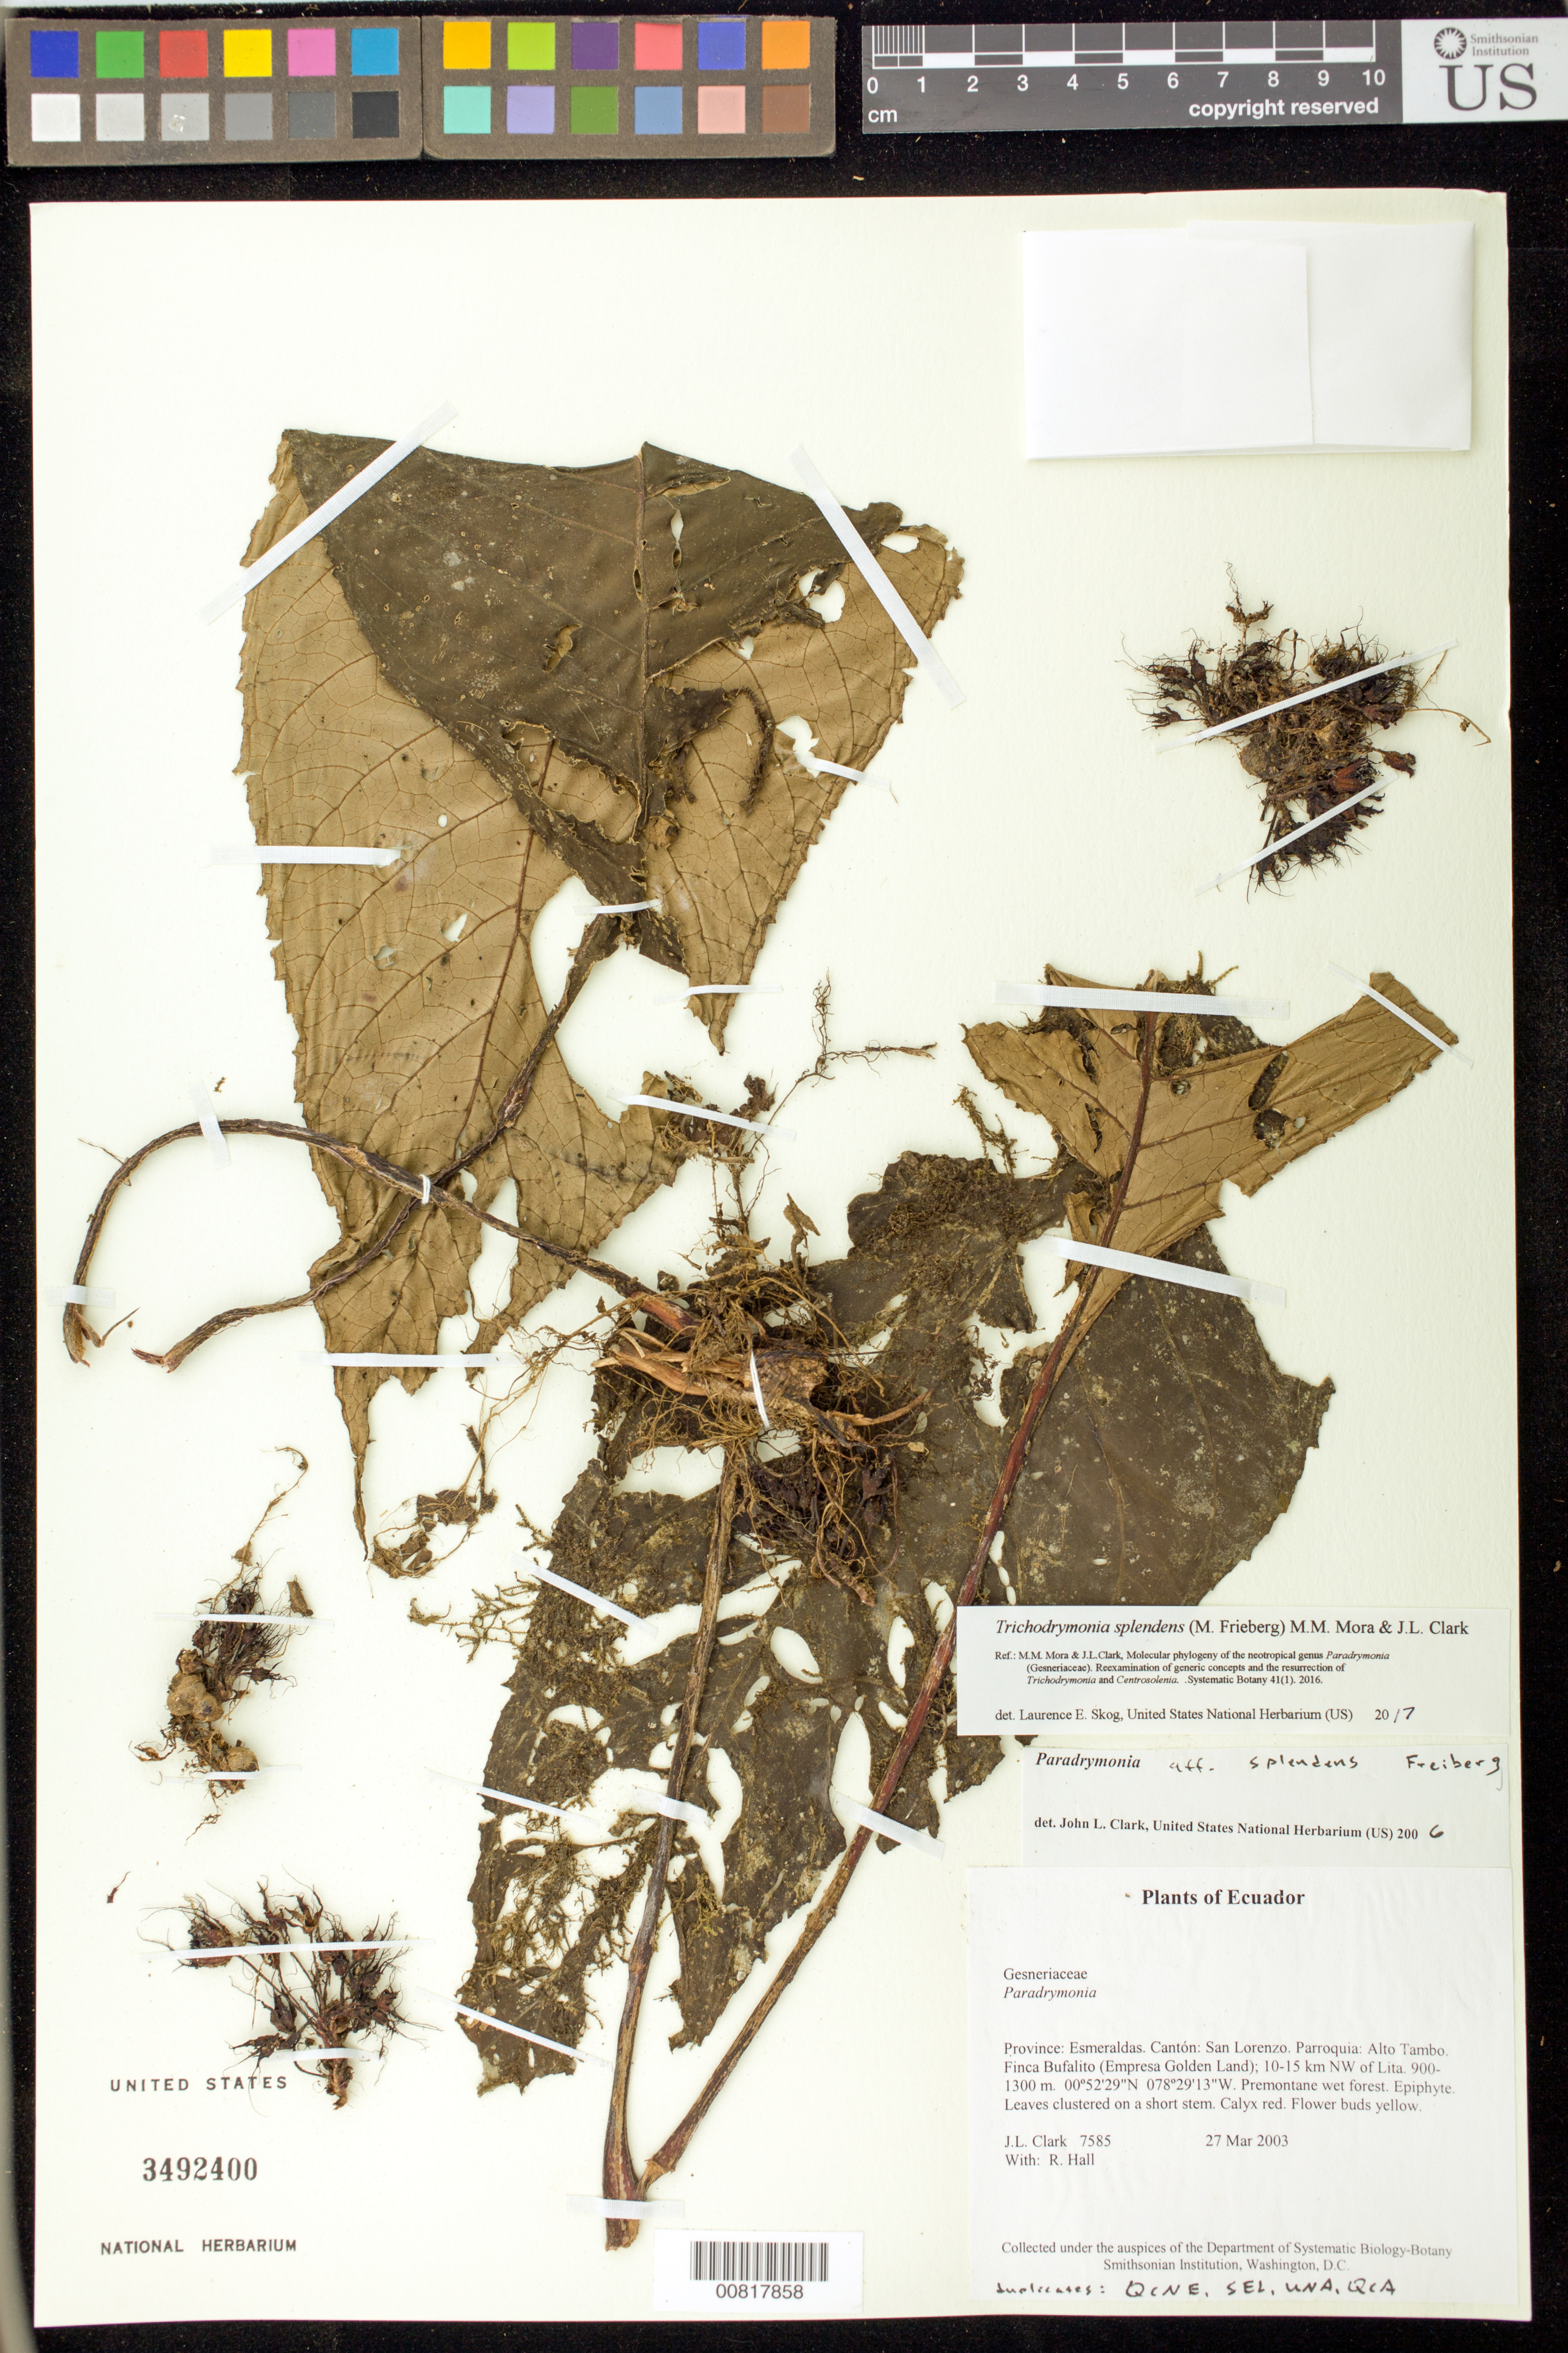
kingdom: Plantae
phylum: Tracheophyta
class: Magnoliopsida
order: Lamiales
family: Gesneriaceae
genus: Trichodrymonia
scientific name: Trichodrymonia splendens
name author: (M. Freiberg) J.L. Clark & M.M. Mora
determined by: Skog, Laurence E.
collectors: J. L. Clark & R. Hall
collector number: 7585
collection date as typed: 27 Mar 2003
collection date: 2003-03-27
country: Ecuador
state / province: Esmeraldas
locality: San Lorenzo. Parroquia: Alto Tambo. Finca Bufalito (Empresa Golden Land); 10-15 km NW of Lita.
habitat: Premontane wet forest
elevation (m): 900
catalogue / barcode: US 3492400